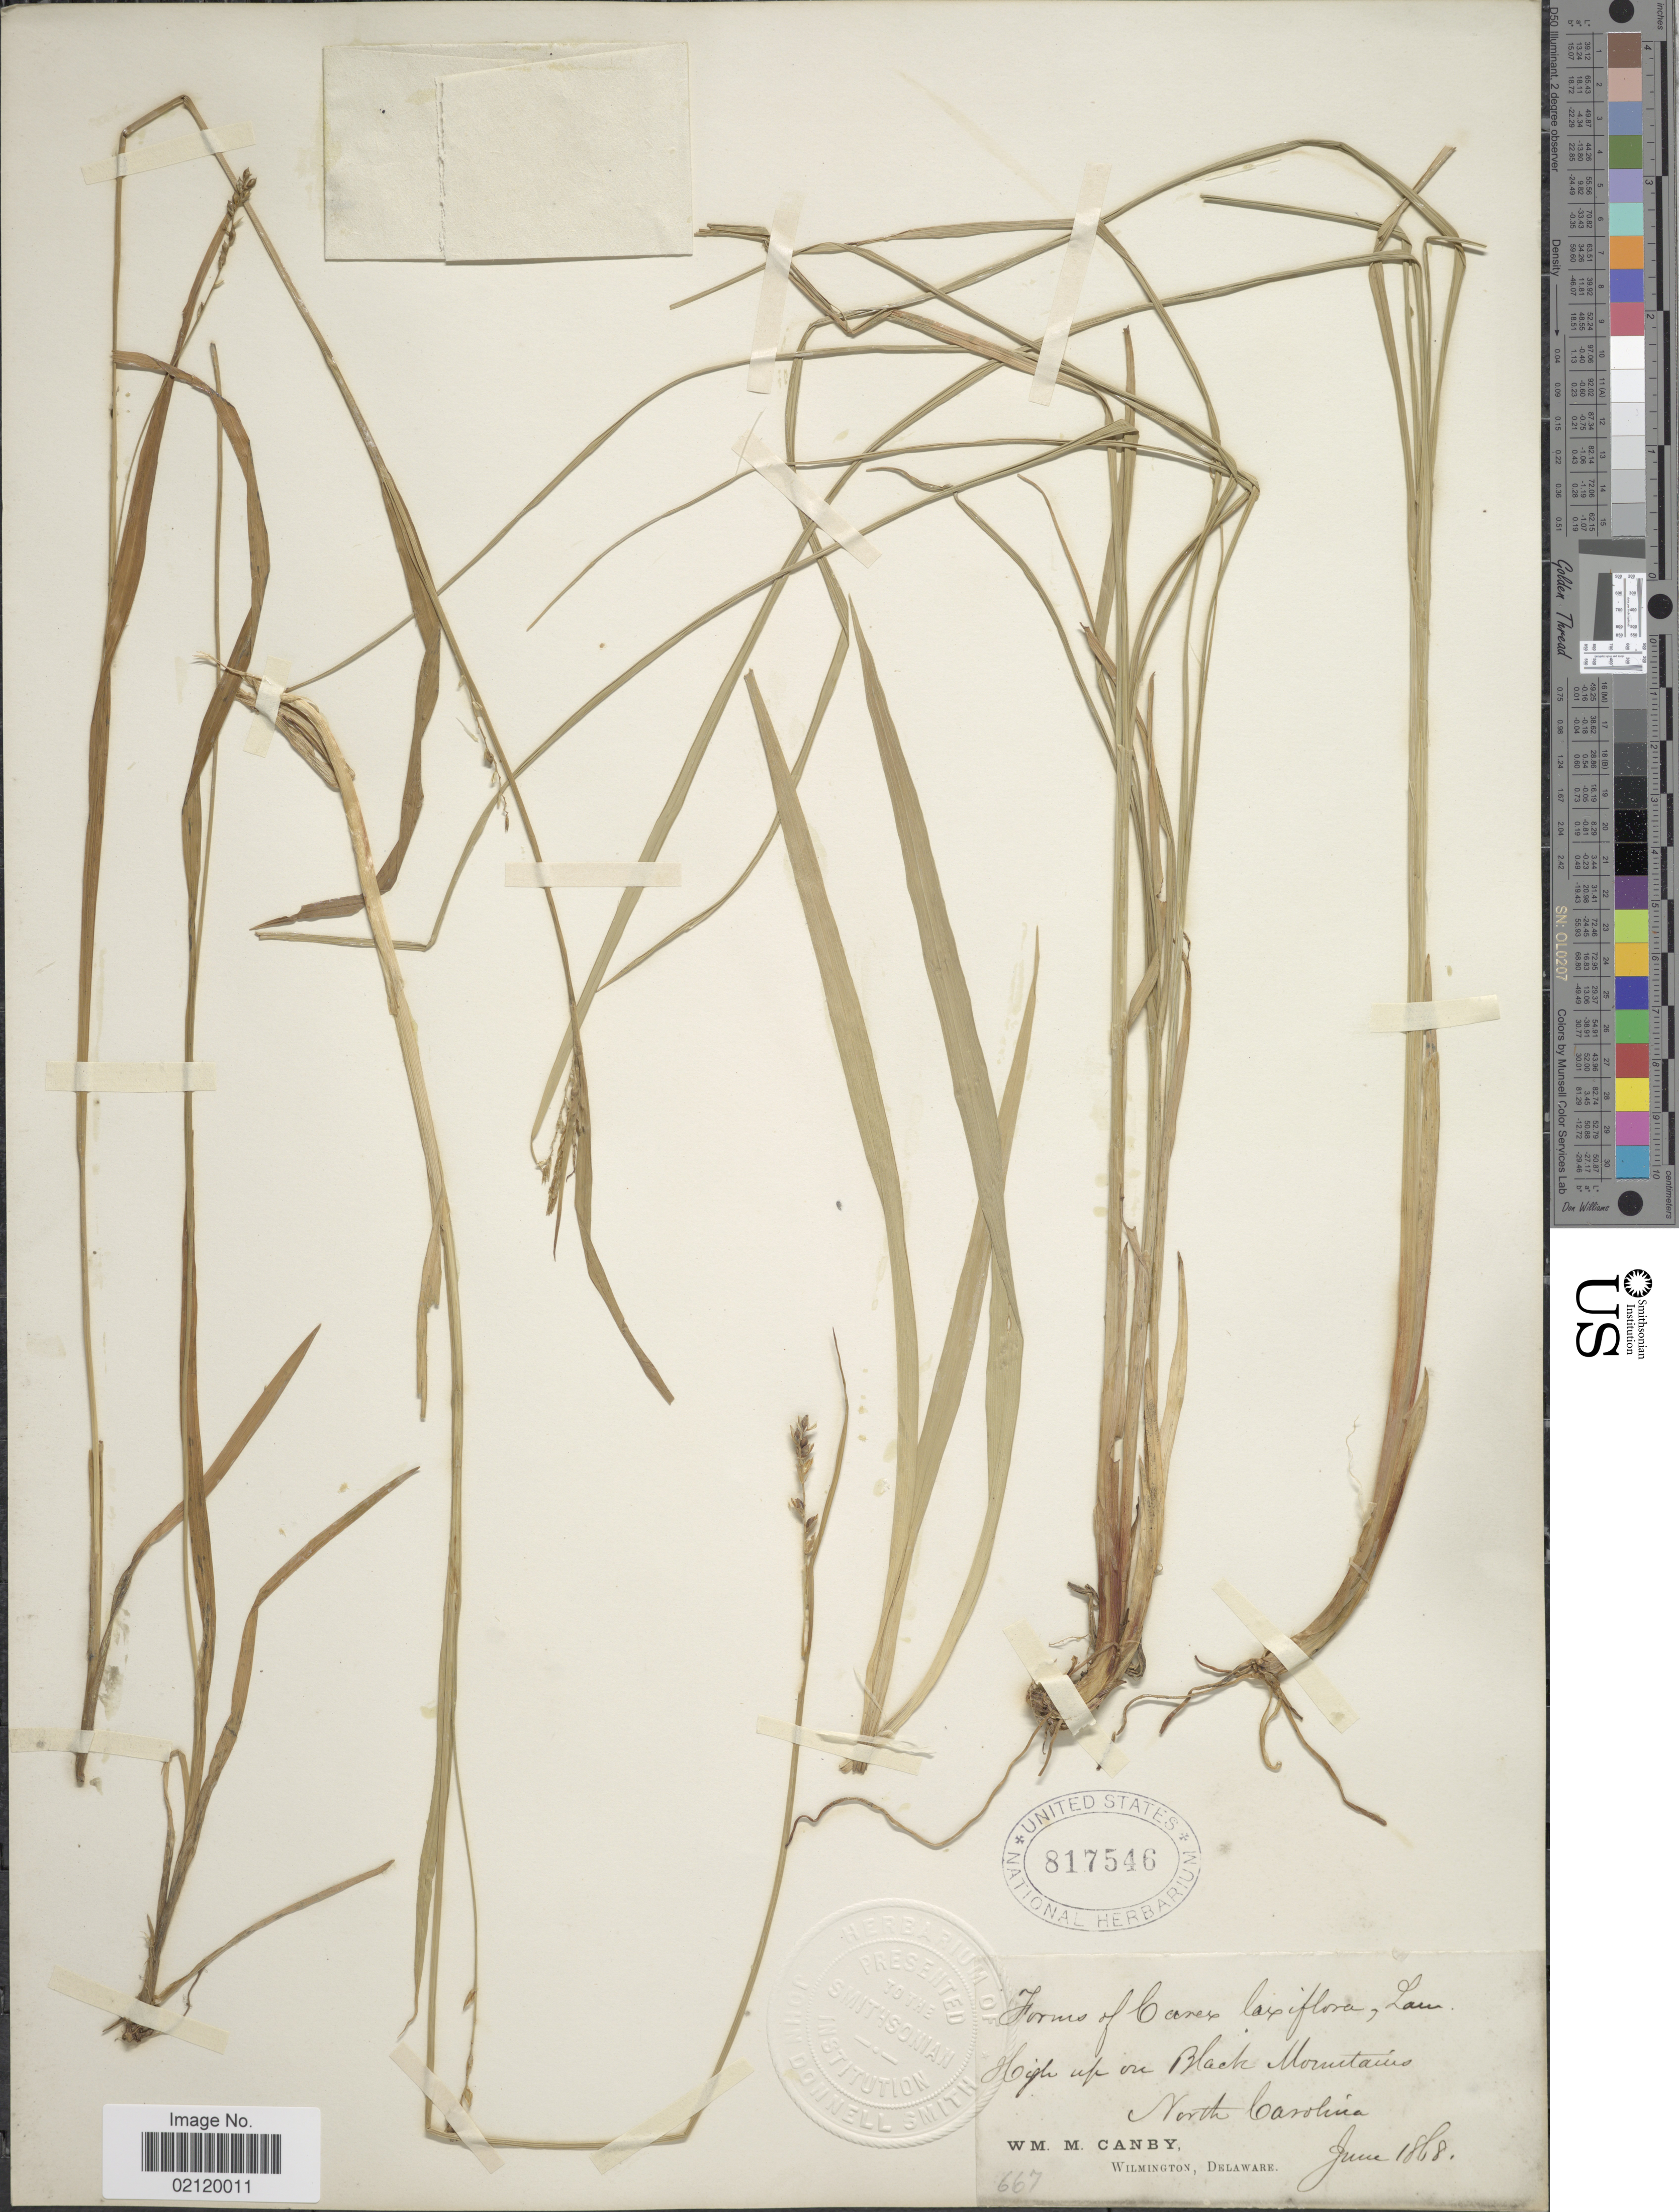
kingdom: Plantae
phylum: Tracheophyta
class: Liliopsida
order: Poales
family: Cyperaceae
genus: Carex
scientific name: Carex laxiflora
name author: Lam.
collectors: W. M. Canby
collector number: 667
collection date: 1868-06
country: United States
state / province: North Carolina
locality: High up on Black Mountains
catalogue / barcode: US 817546